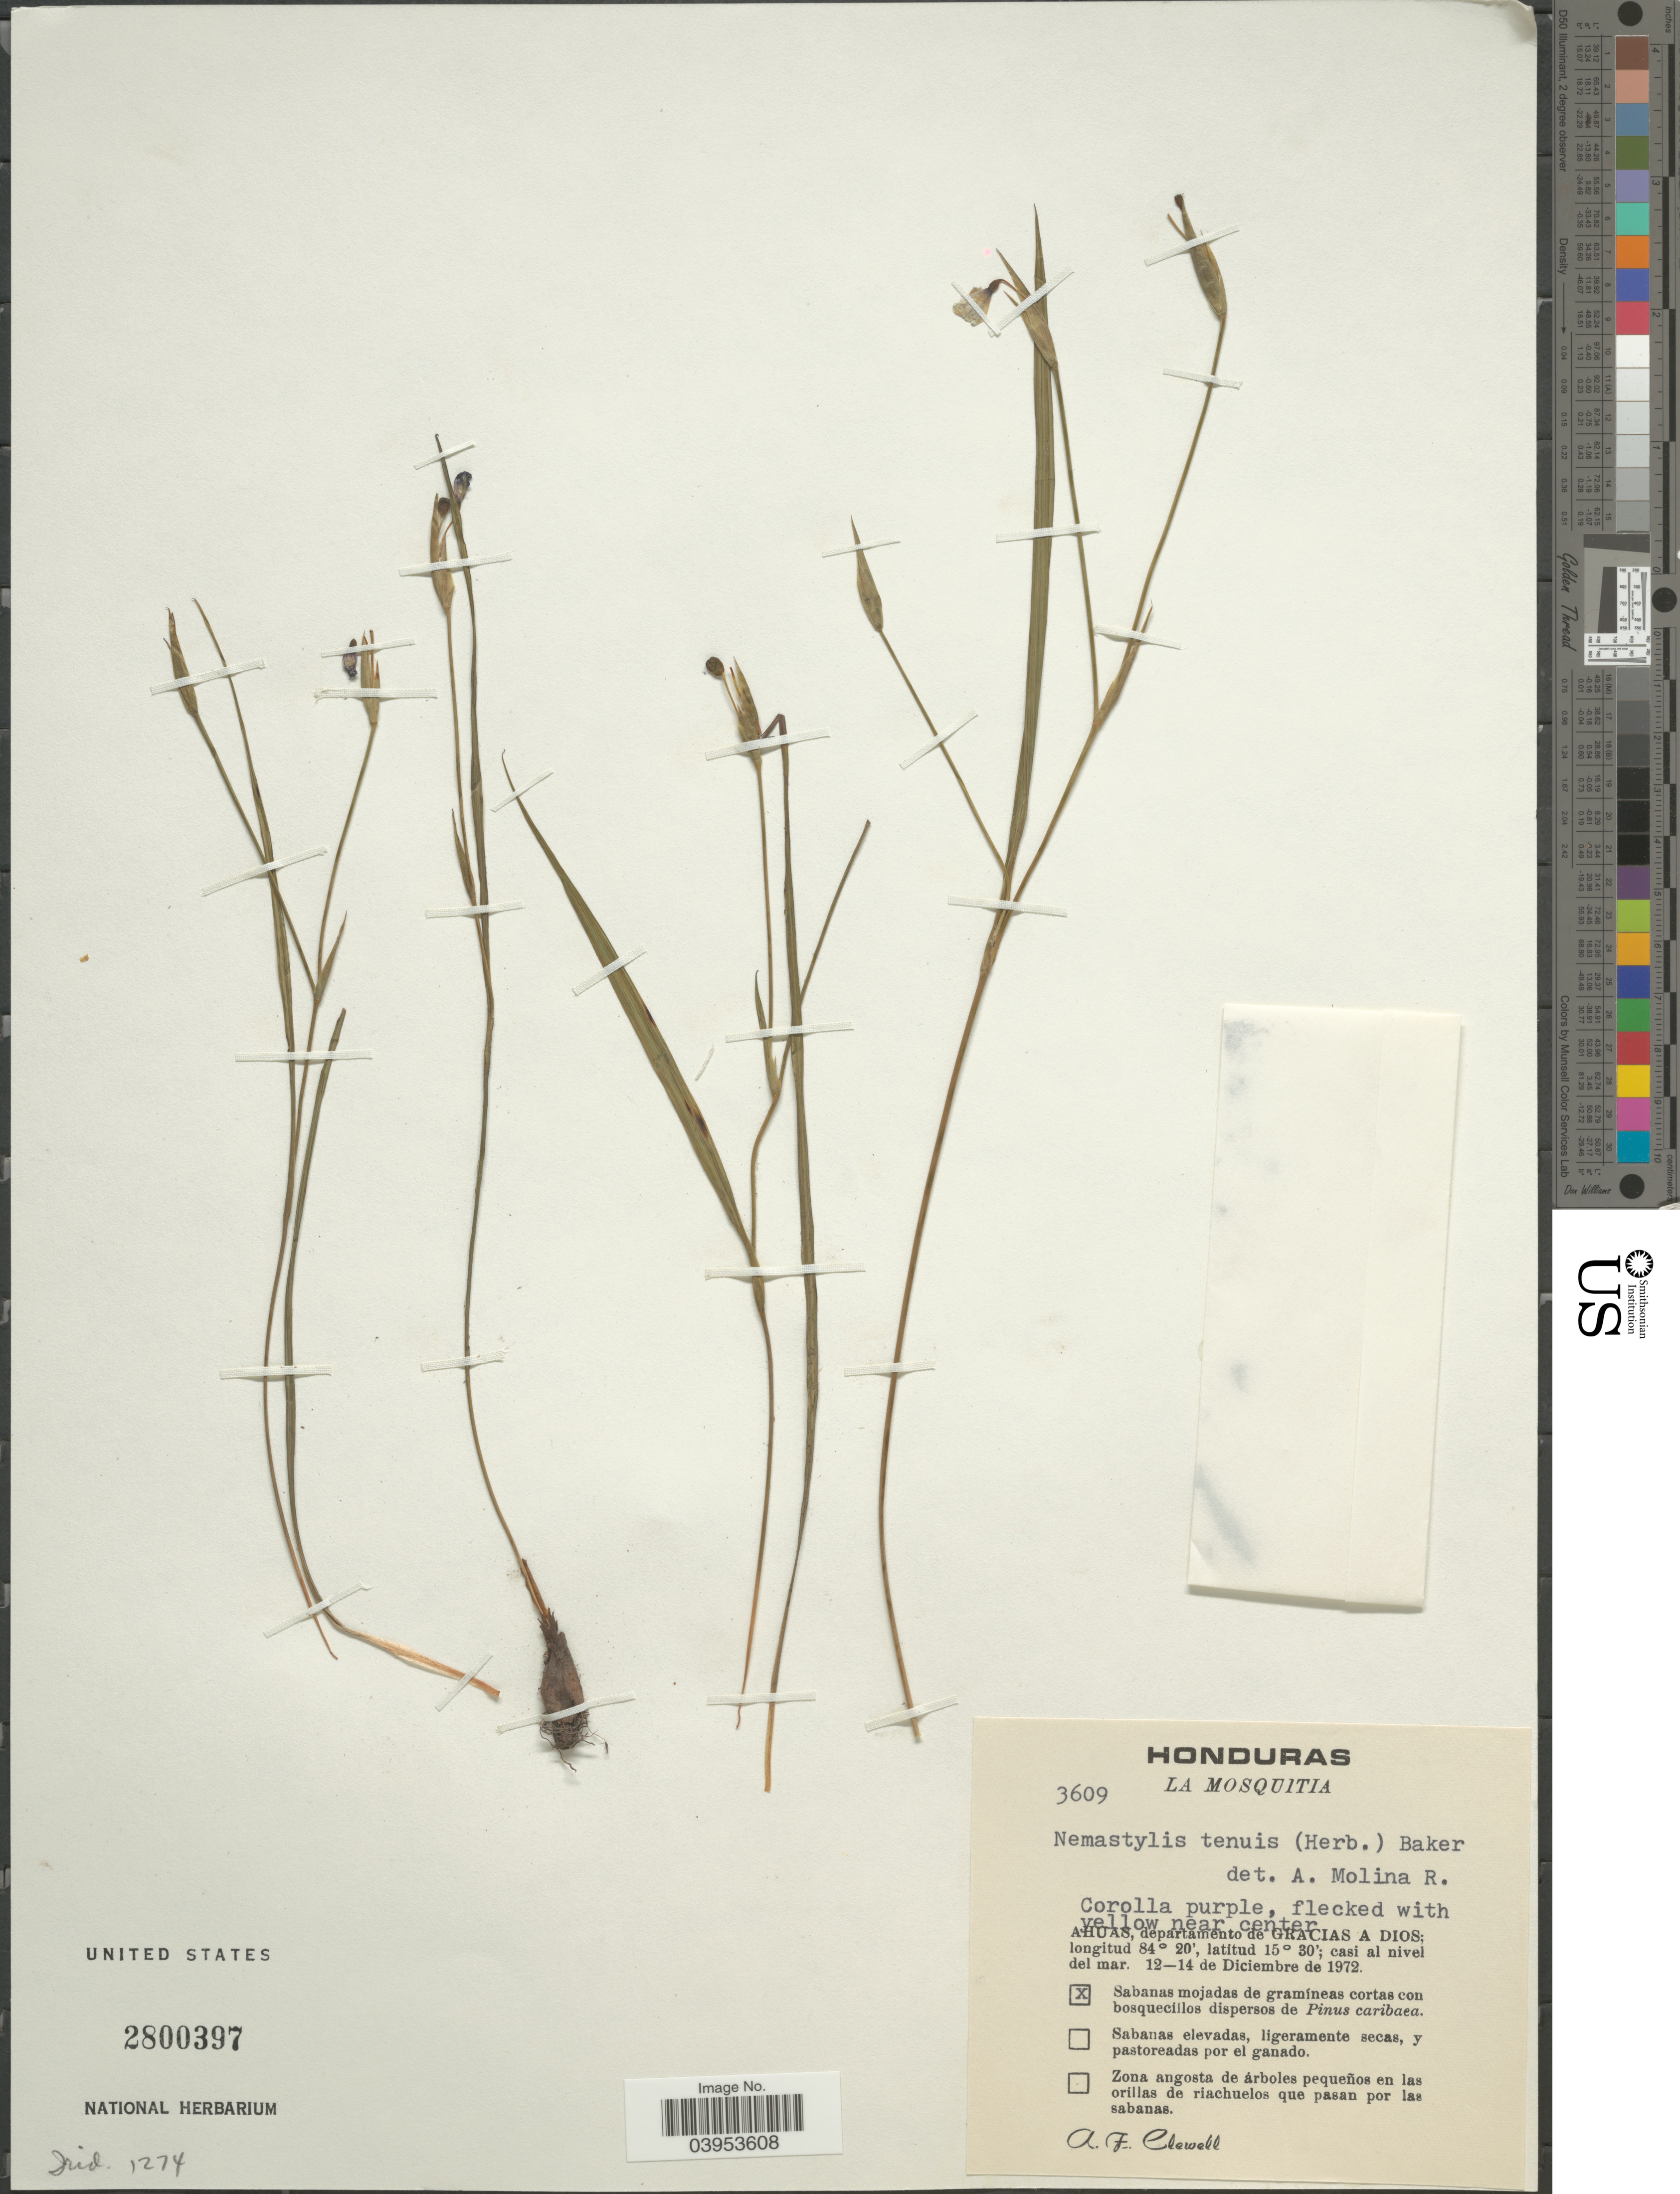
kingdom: Plantae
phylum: Tracheophyta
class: Liliopsida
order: Asparagales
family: Iridaceae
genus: Nemastylis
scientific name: Nemastylis tenuis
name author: (Herb.) S. Watson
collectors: A. Clewell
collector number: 3609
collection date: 1972-12-12/1972-12-14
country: Honduras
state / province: Gracias de Dios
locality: La Mosquitia. Ahuas, departamento de Gracias a Dios.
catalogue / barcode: US 2800397